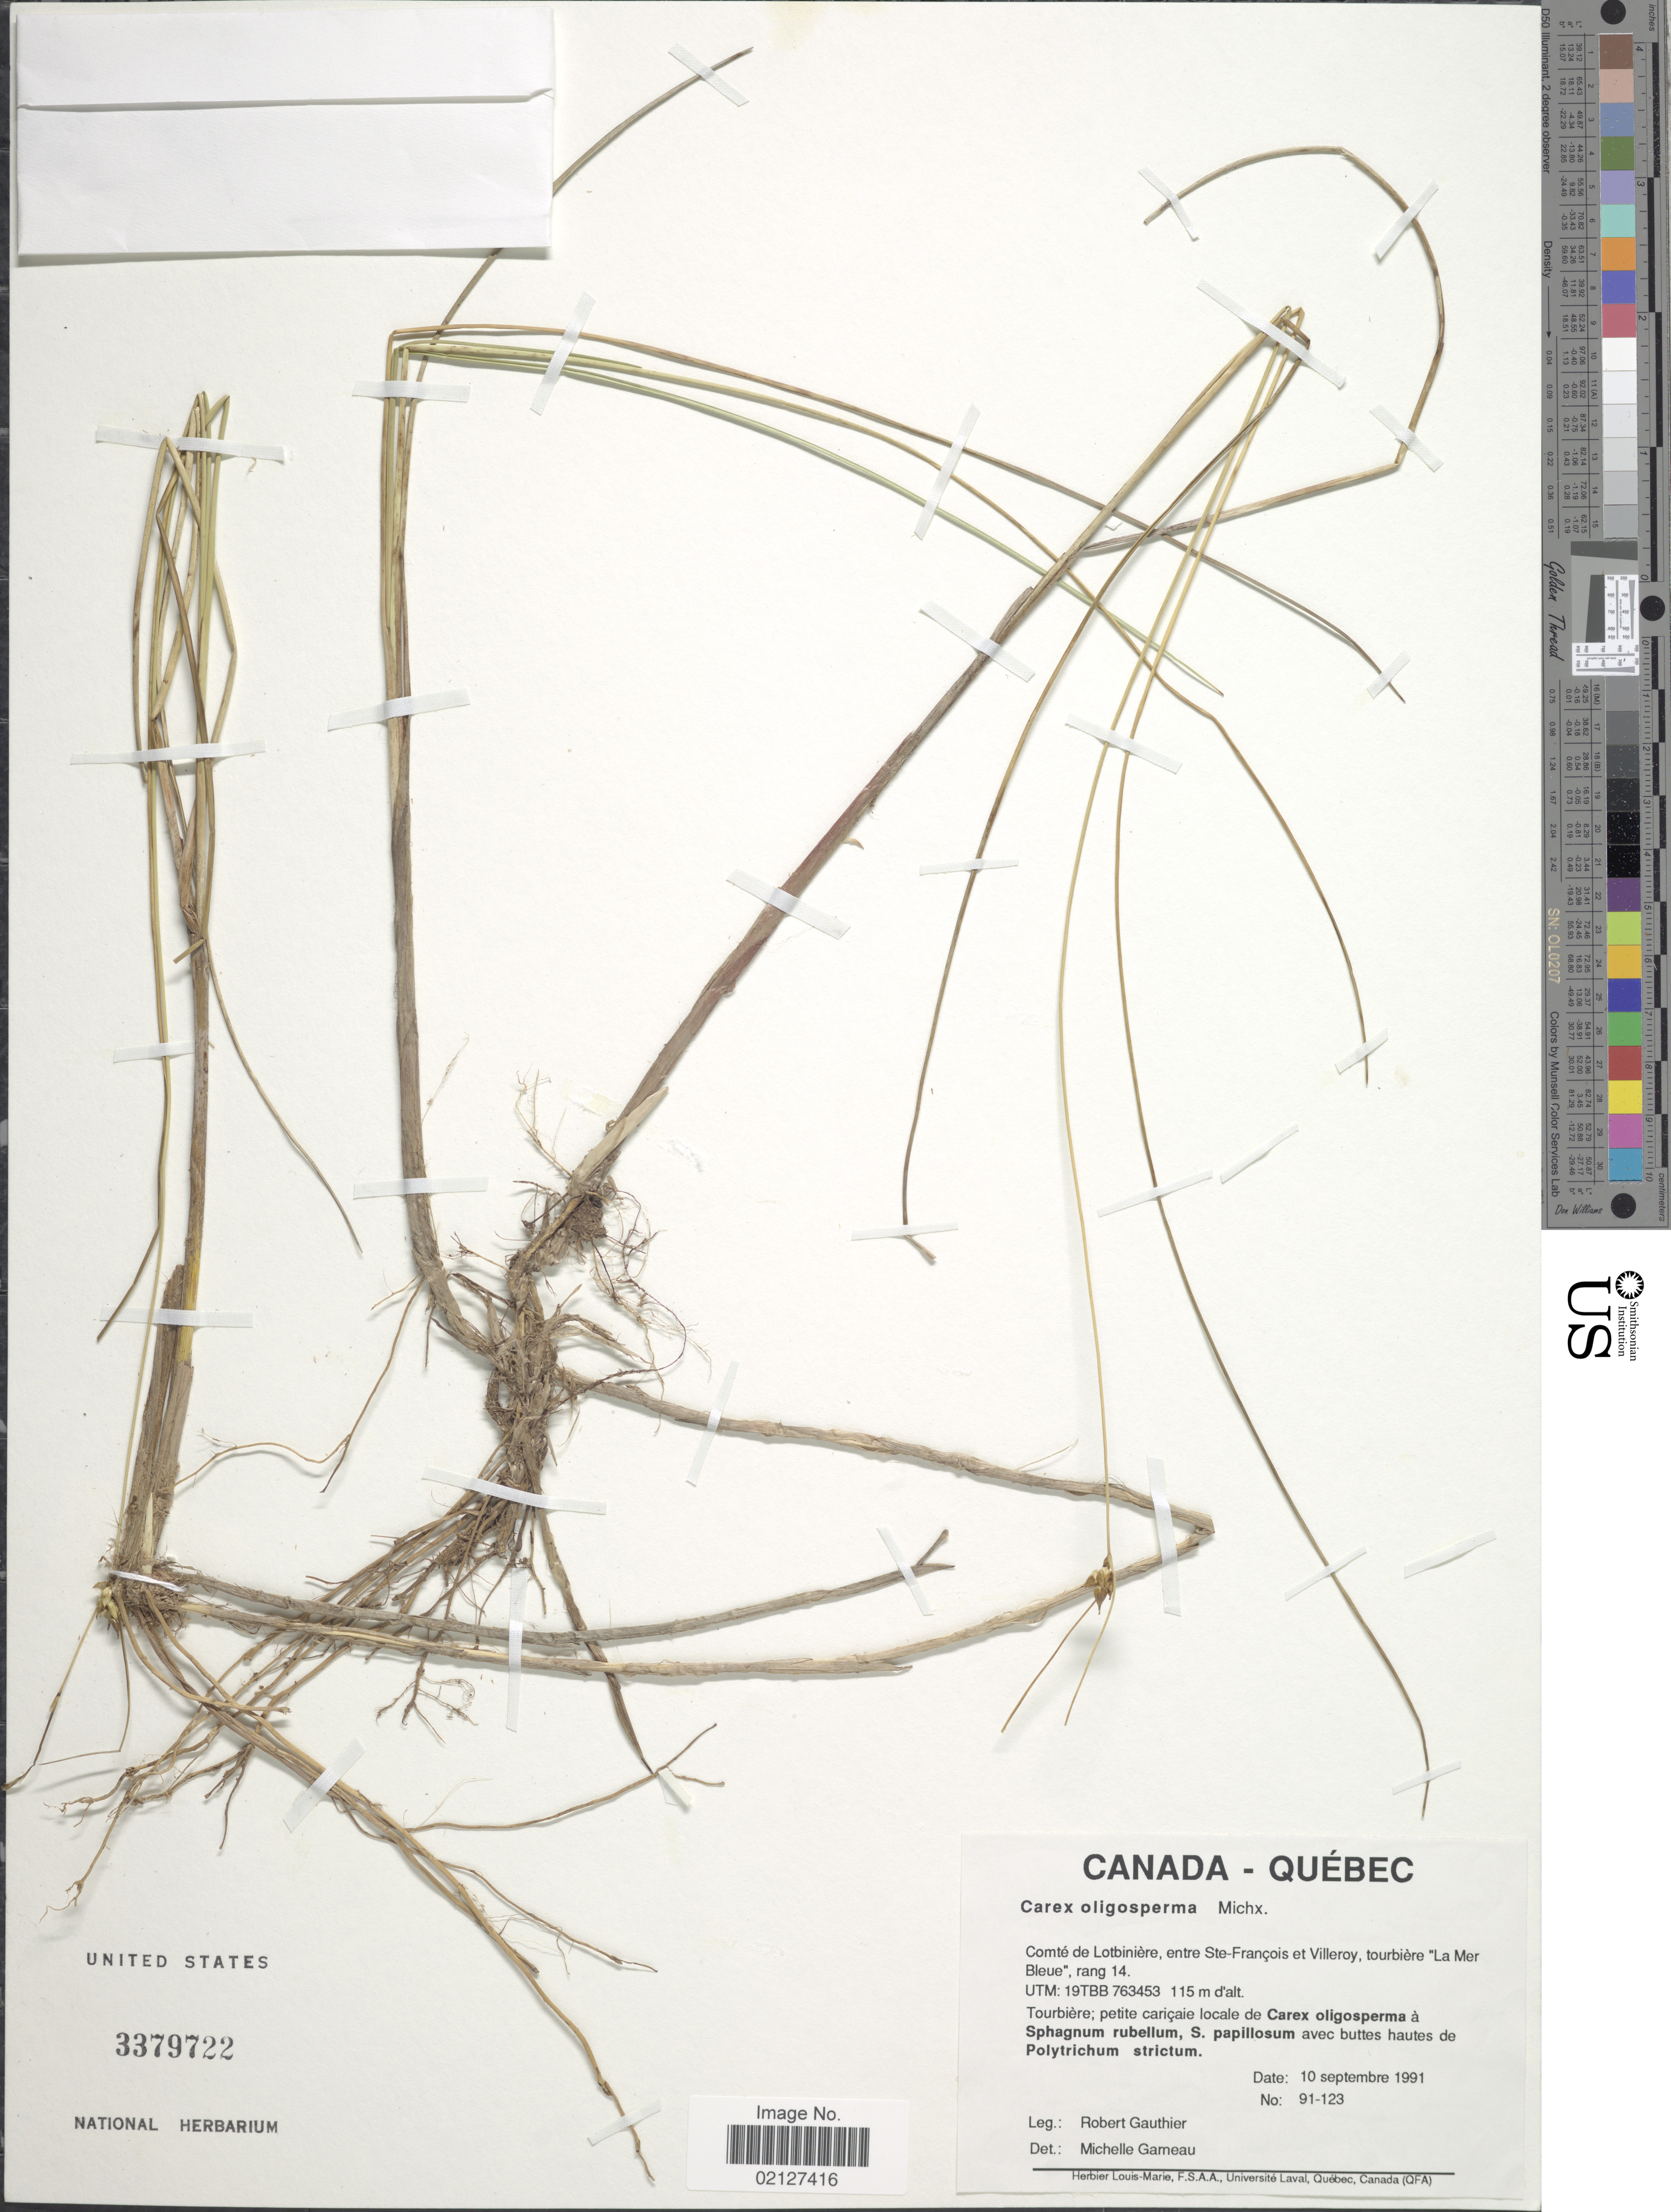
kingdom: Plantae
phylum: Tracheophyta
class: Liliopsida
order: Poales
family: Cyperaceae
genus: Carex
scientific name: Carex oligosperma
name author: Michx.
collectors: R. Gauthier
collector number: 91-123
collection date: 1991-09-10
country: Canada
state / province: Quebec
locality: Comte de Lotbiniere, entre Ste-Francois et Villeroy, tourbiere "La Mer Bleue", rang 14, UTM: 19TBB 7634563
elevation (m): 115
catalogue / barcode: US 3379722